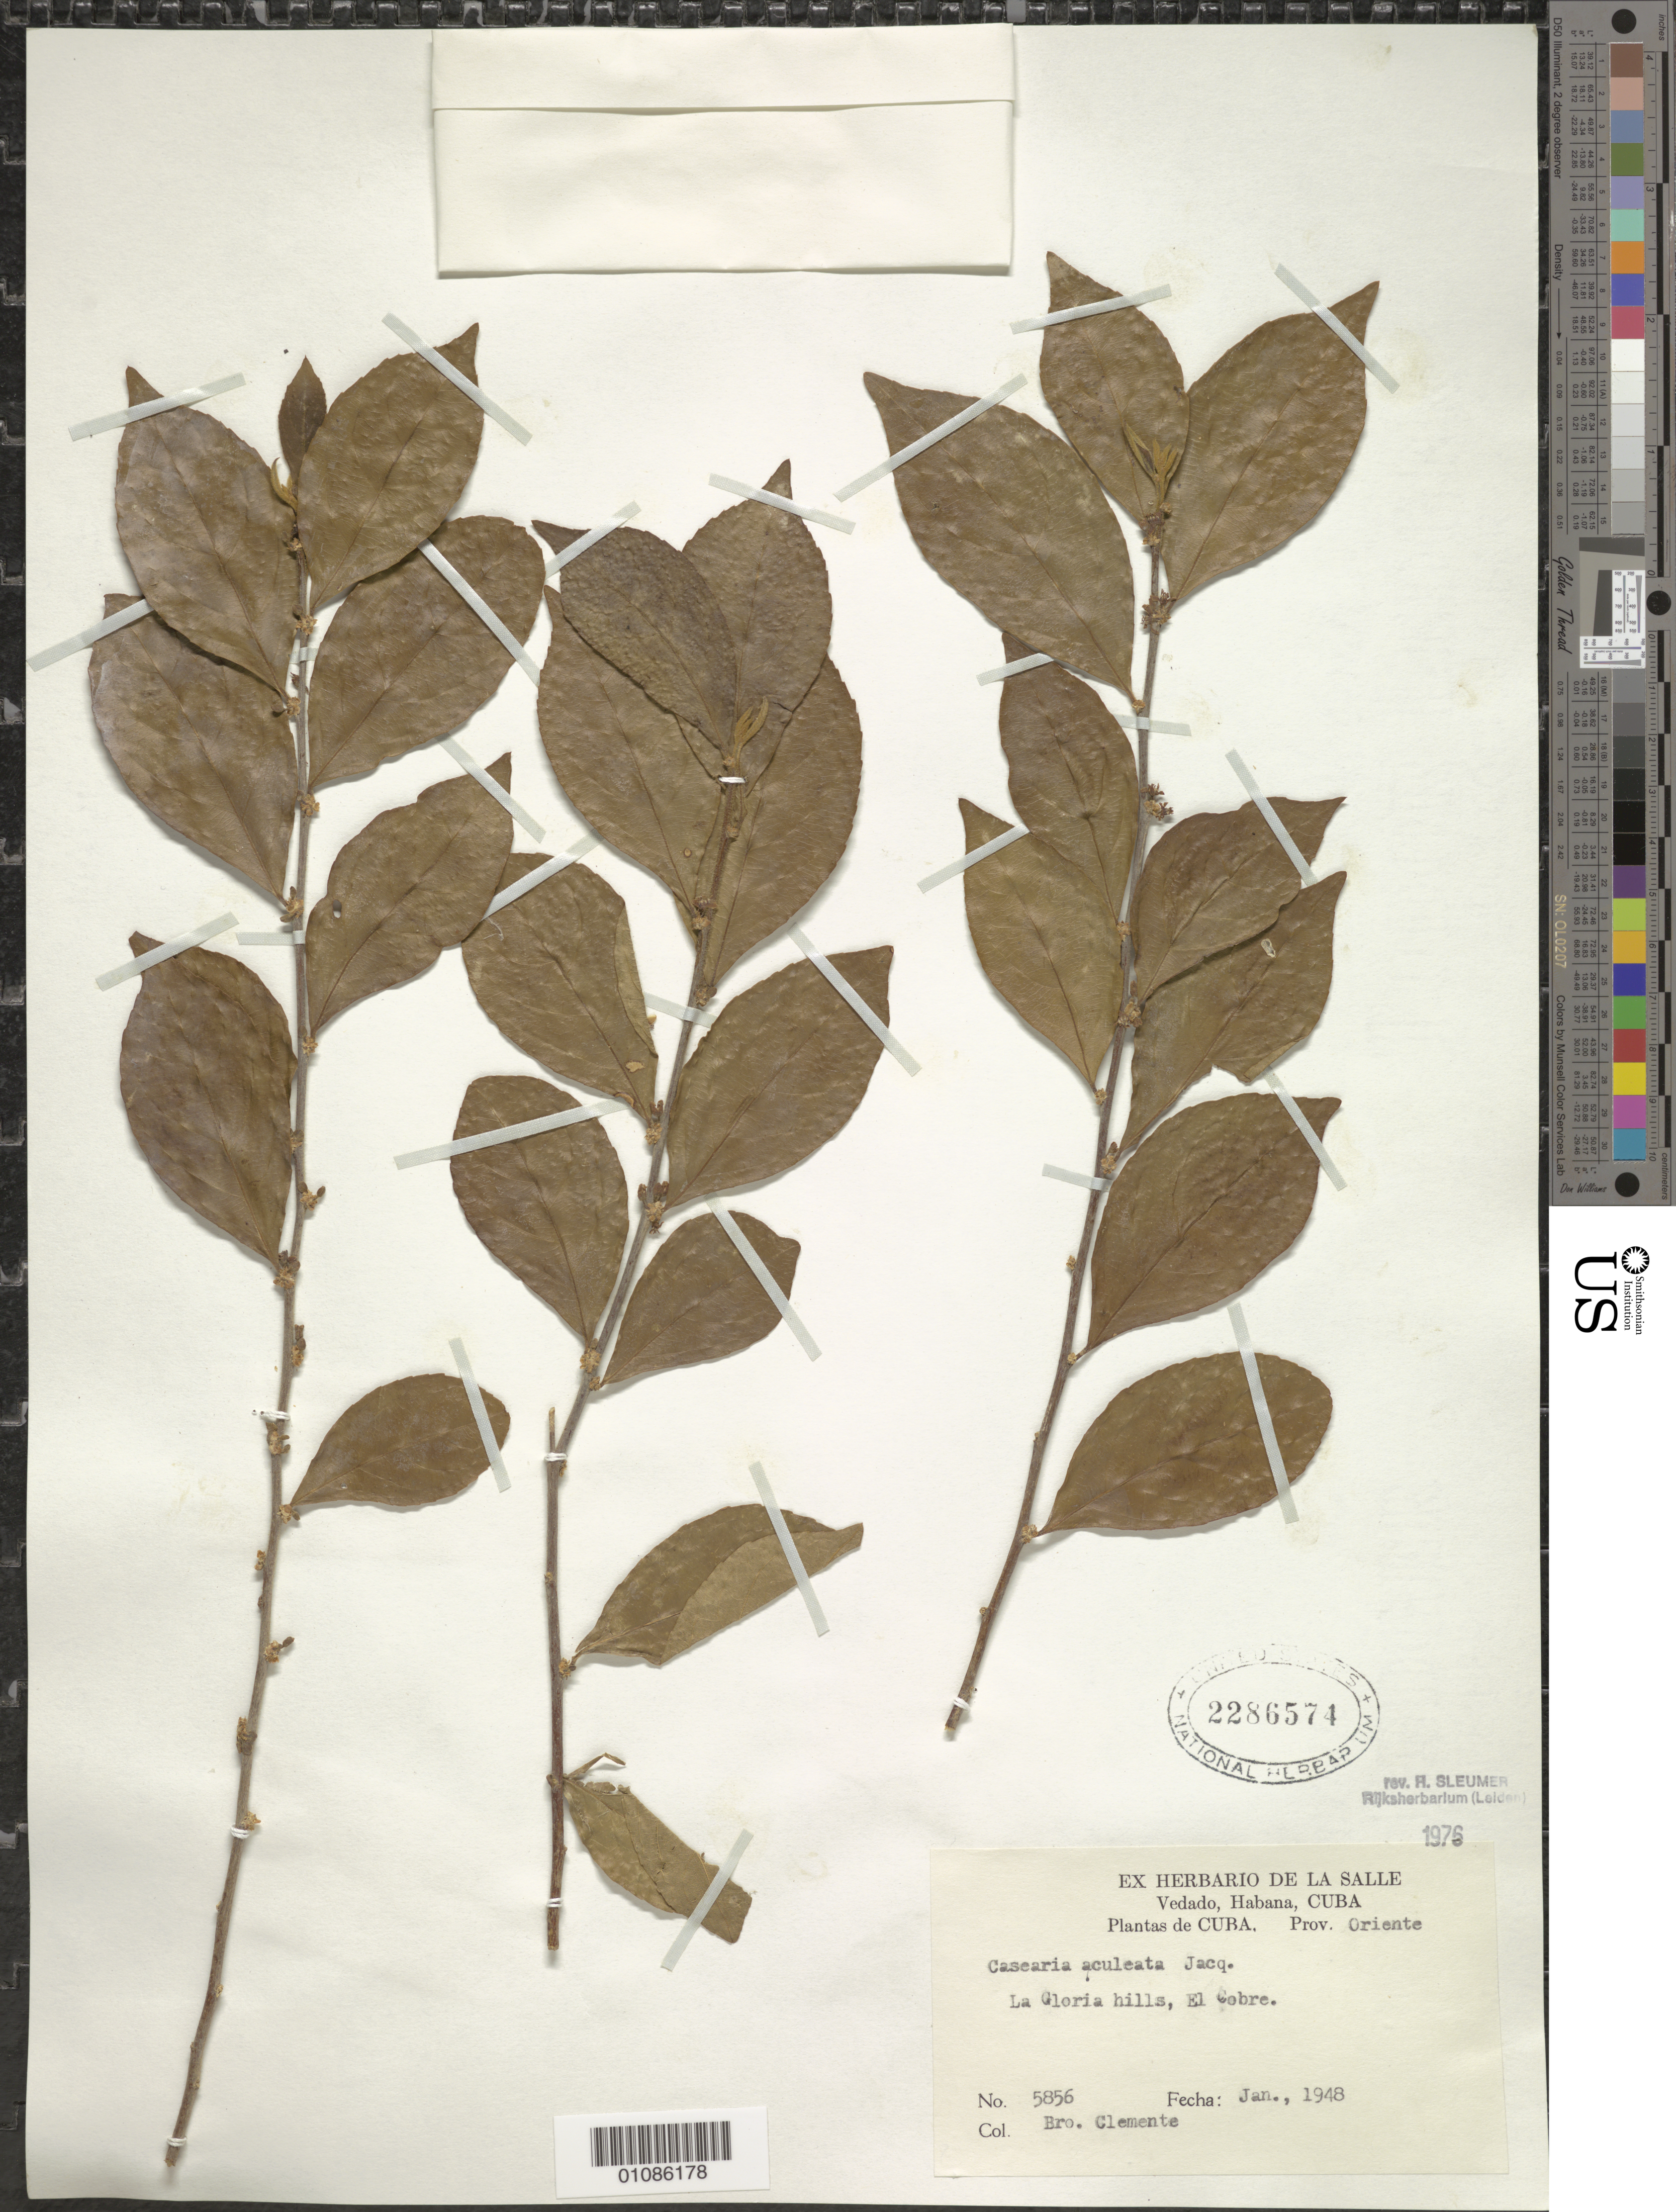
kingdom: Plantae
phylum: Tracheophyta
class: Magnoliopsida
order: Malpighiales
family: Salicaceae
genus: Casearia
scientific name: Casearia aculeata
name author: Jacq.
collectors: Bro. Clemente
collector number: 5856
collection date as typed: Jan 1948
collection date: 1948-01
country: Cuba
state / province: Oriente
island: Cuba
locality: La Gloria hills, El gobre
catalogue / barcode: US 2286574